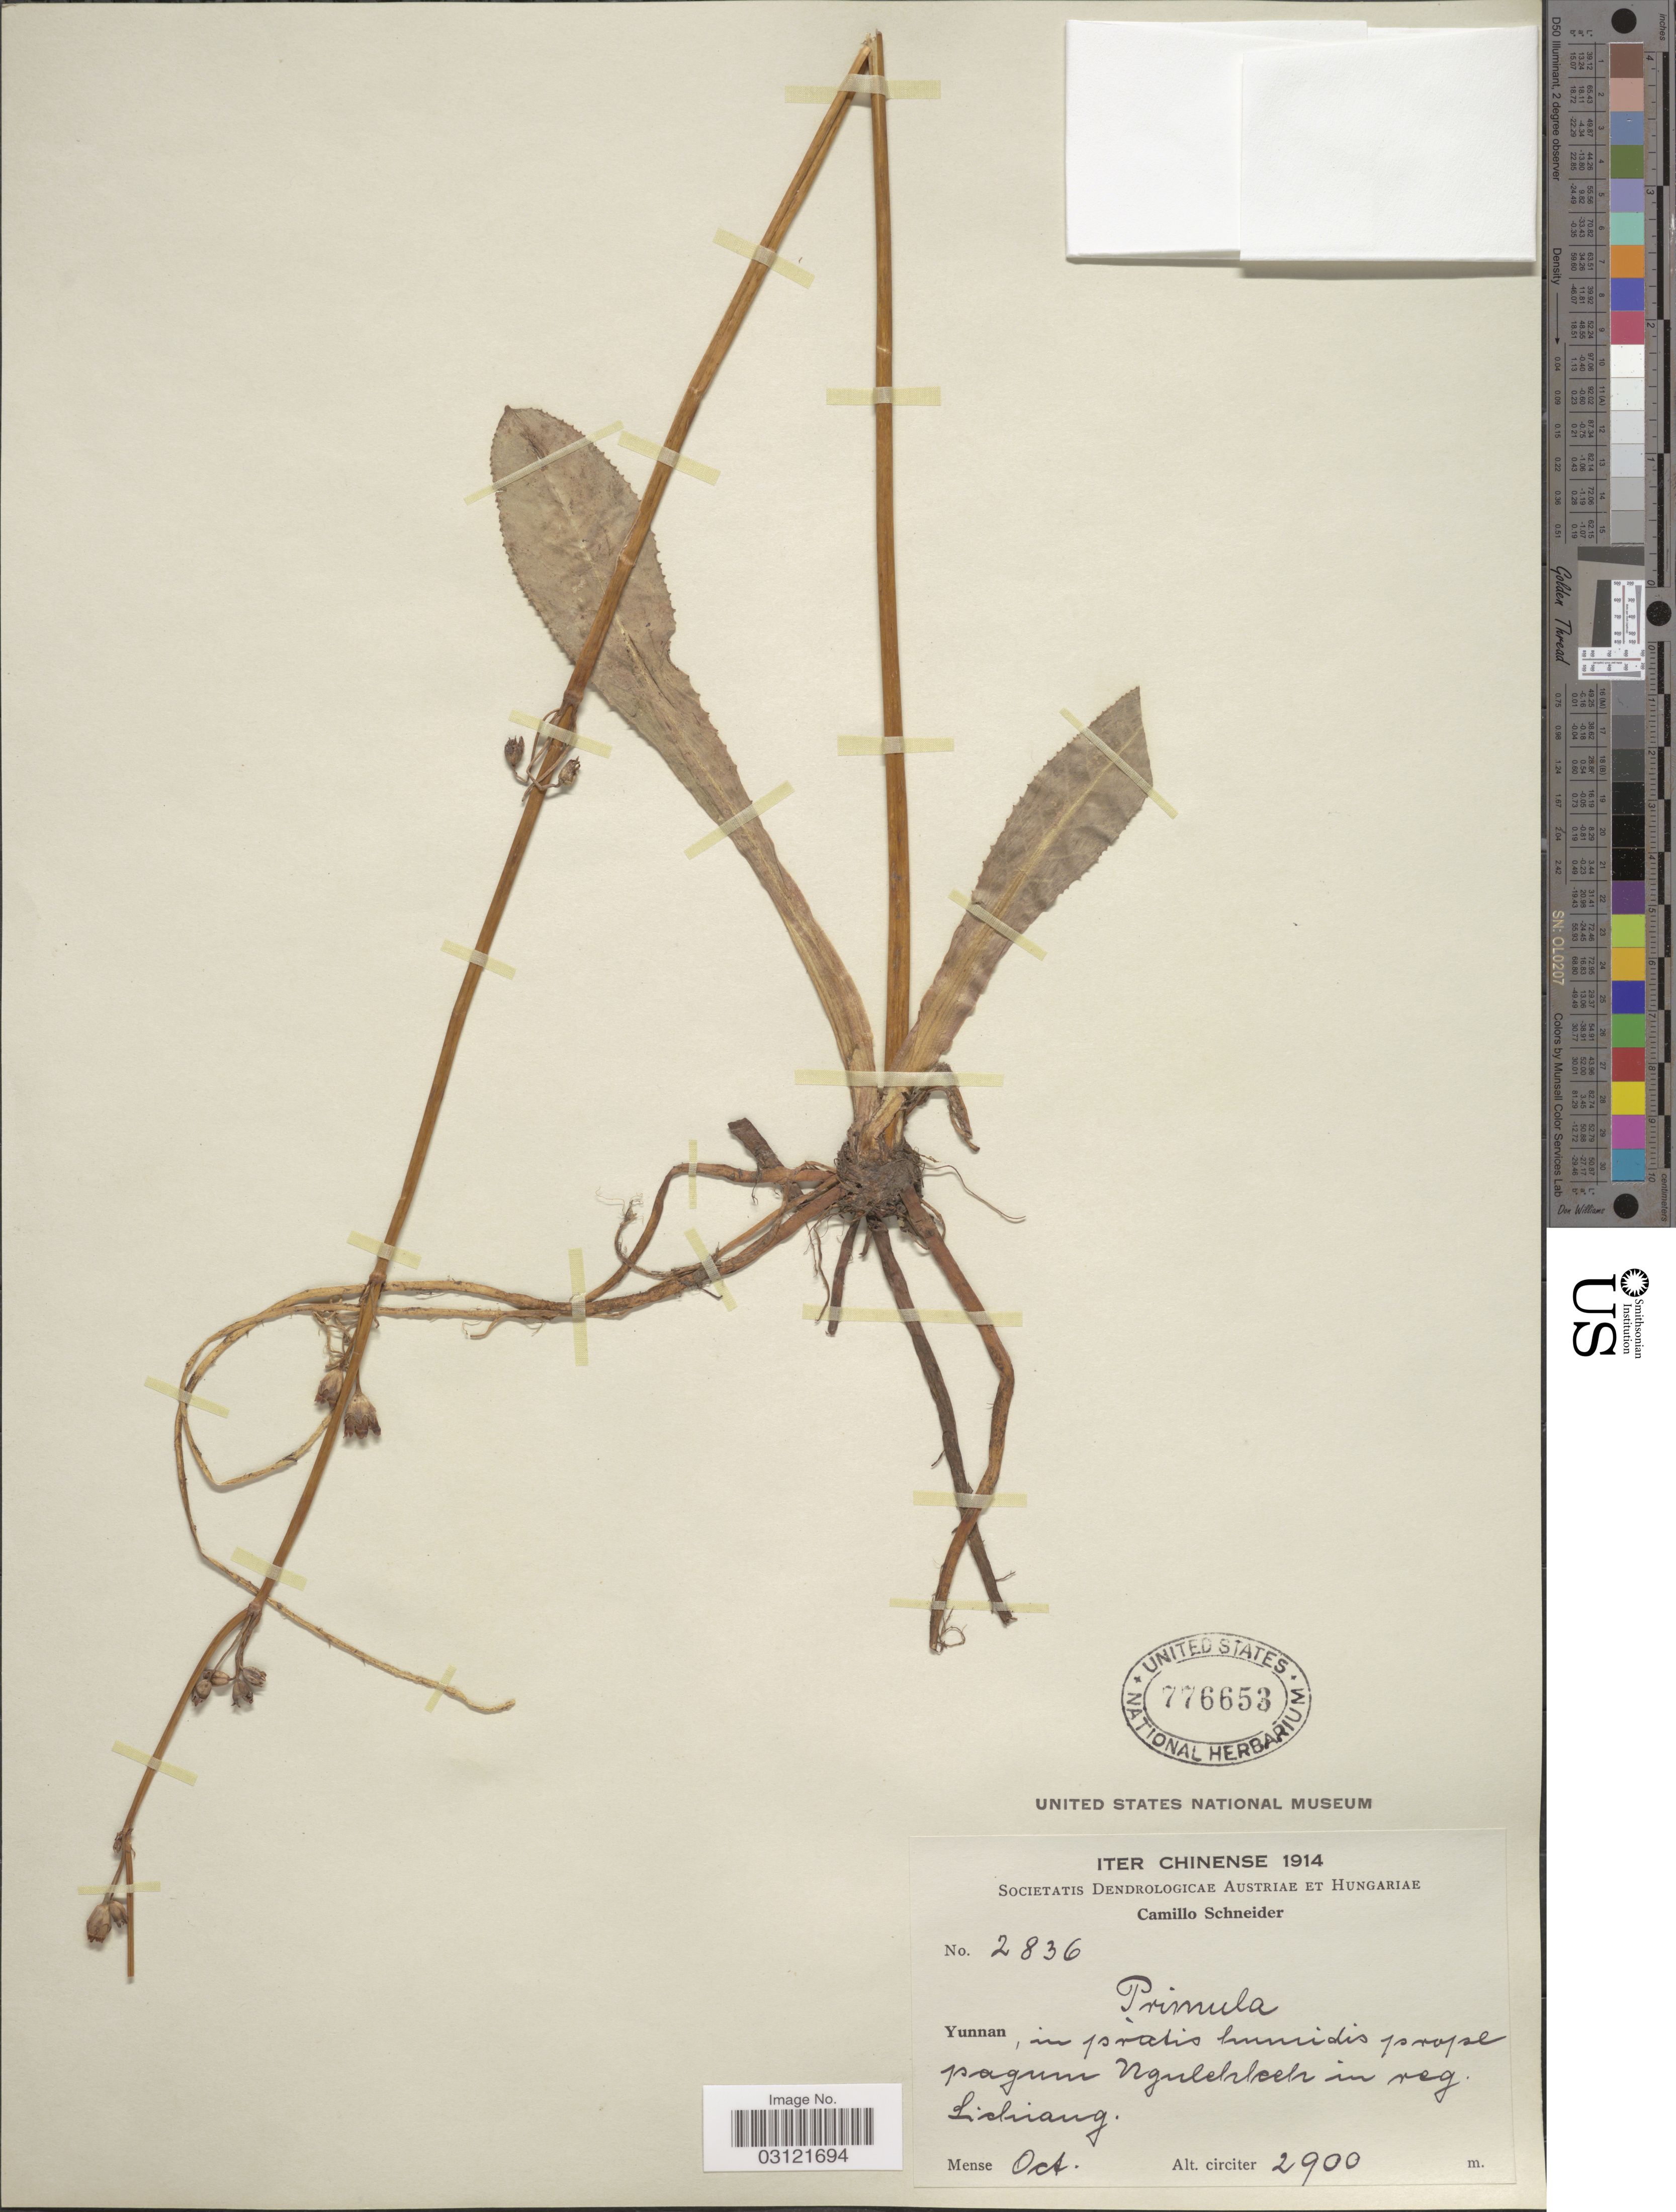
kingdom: Plantae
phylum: Tracheophyta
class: Magnoliopsida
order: Ericales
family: Primulaceae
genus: Primula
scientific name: Primula poissonii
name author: Franch.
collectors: C. K. Schneider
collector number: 2836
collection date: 1914-10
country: China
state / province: Yunnan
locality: In pratis humidis prope pagum Ngulelulach [interpreted] in reg. Lichiang.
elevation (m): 2900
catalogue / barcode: US 776653